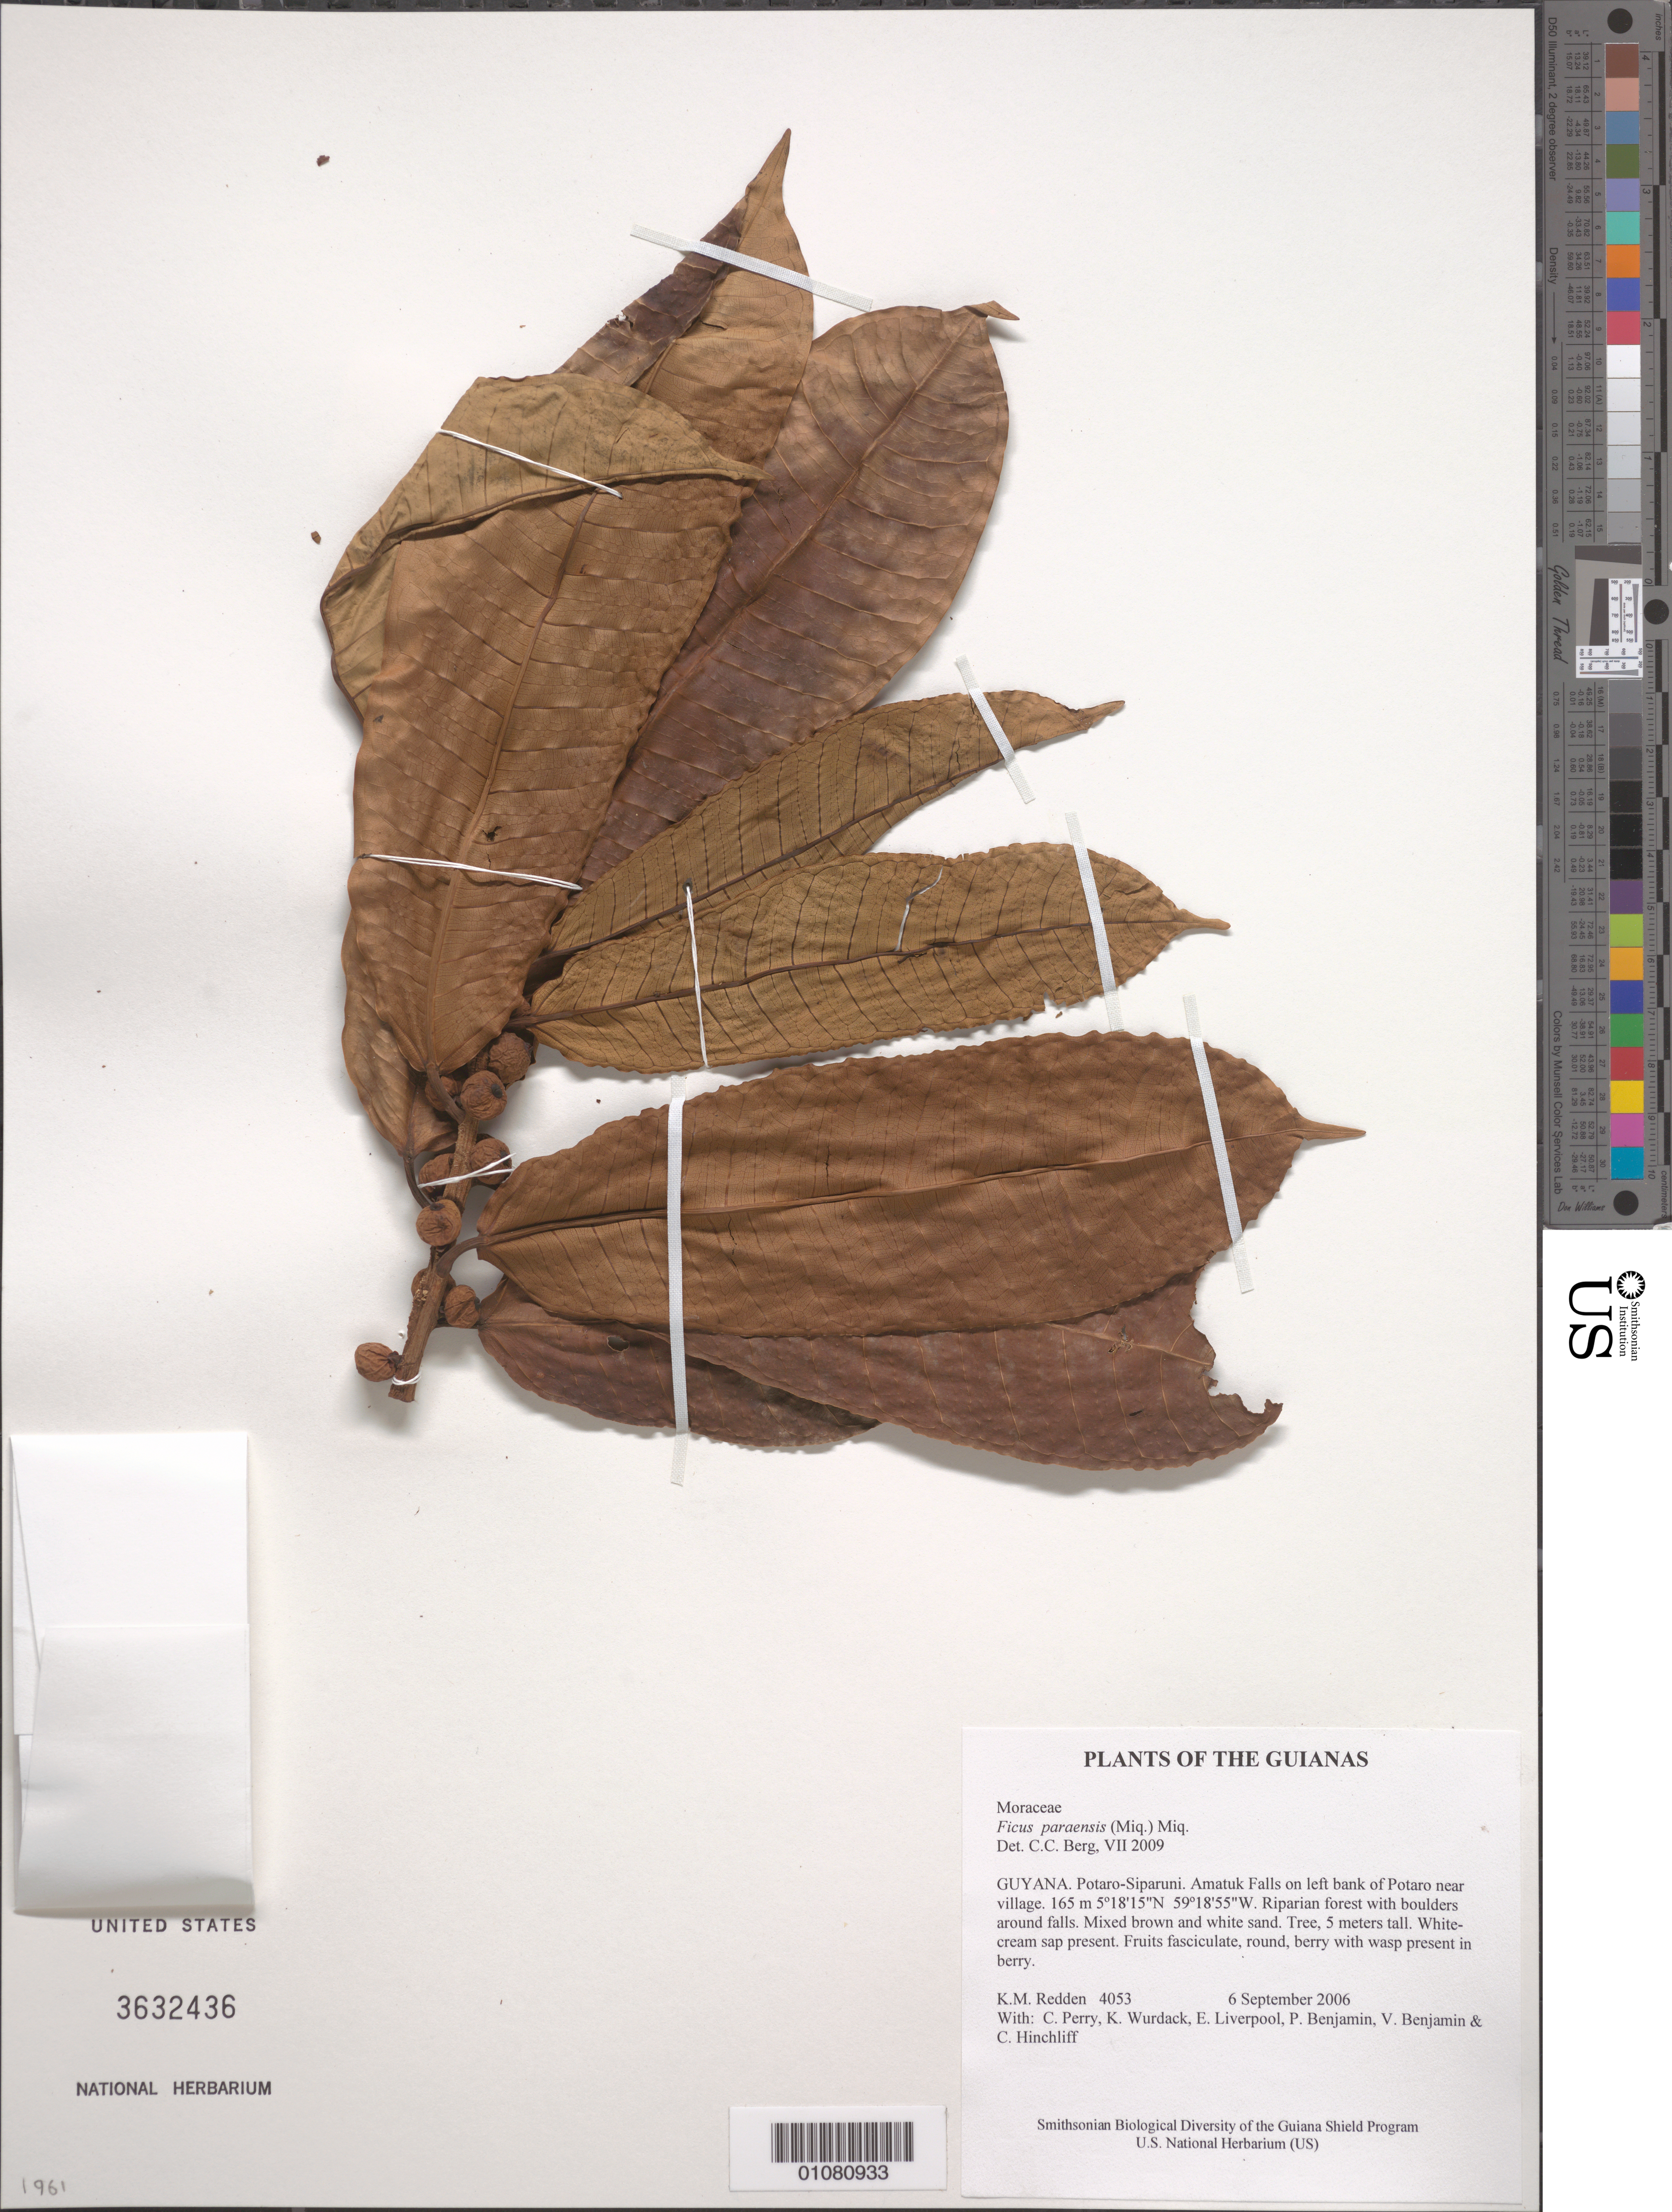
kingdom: Plantae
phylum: Tracheophyta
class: Magnoliopsida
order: Rosales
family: Moraceae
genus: Ficus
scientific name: Ficus paraensis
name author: (Miq.) Miq.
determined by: Berg, C. C.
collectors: K. M. Redden, C. Perry, K. Wurdack, E. Liverpool, P. Benjamin, V. Benjamin & C. E. Hinchliff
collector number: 4053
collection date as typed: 6 September 2006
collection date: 2006-09-06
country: Guyana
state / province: Potaro-Siparuni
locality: Amatuk Falls on left bank of Potaro near village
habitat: Riparian forest with boulders around falls. Mixed brown and white sand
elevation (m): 165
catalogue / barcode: US 3632436